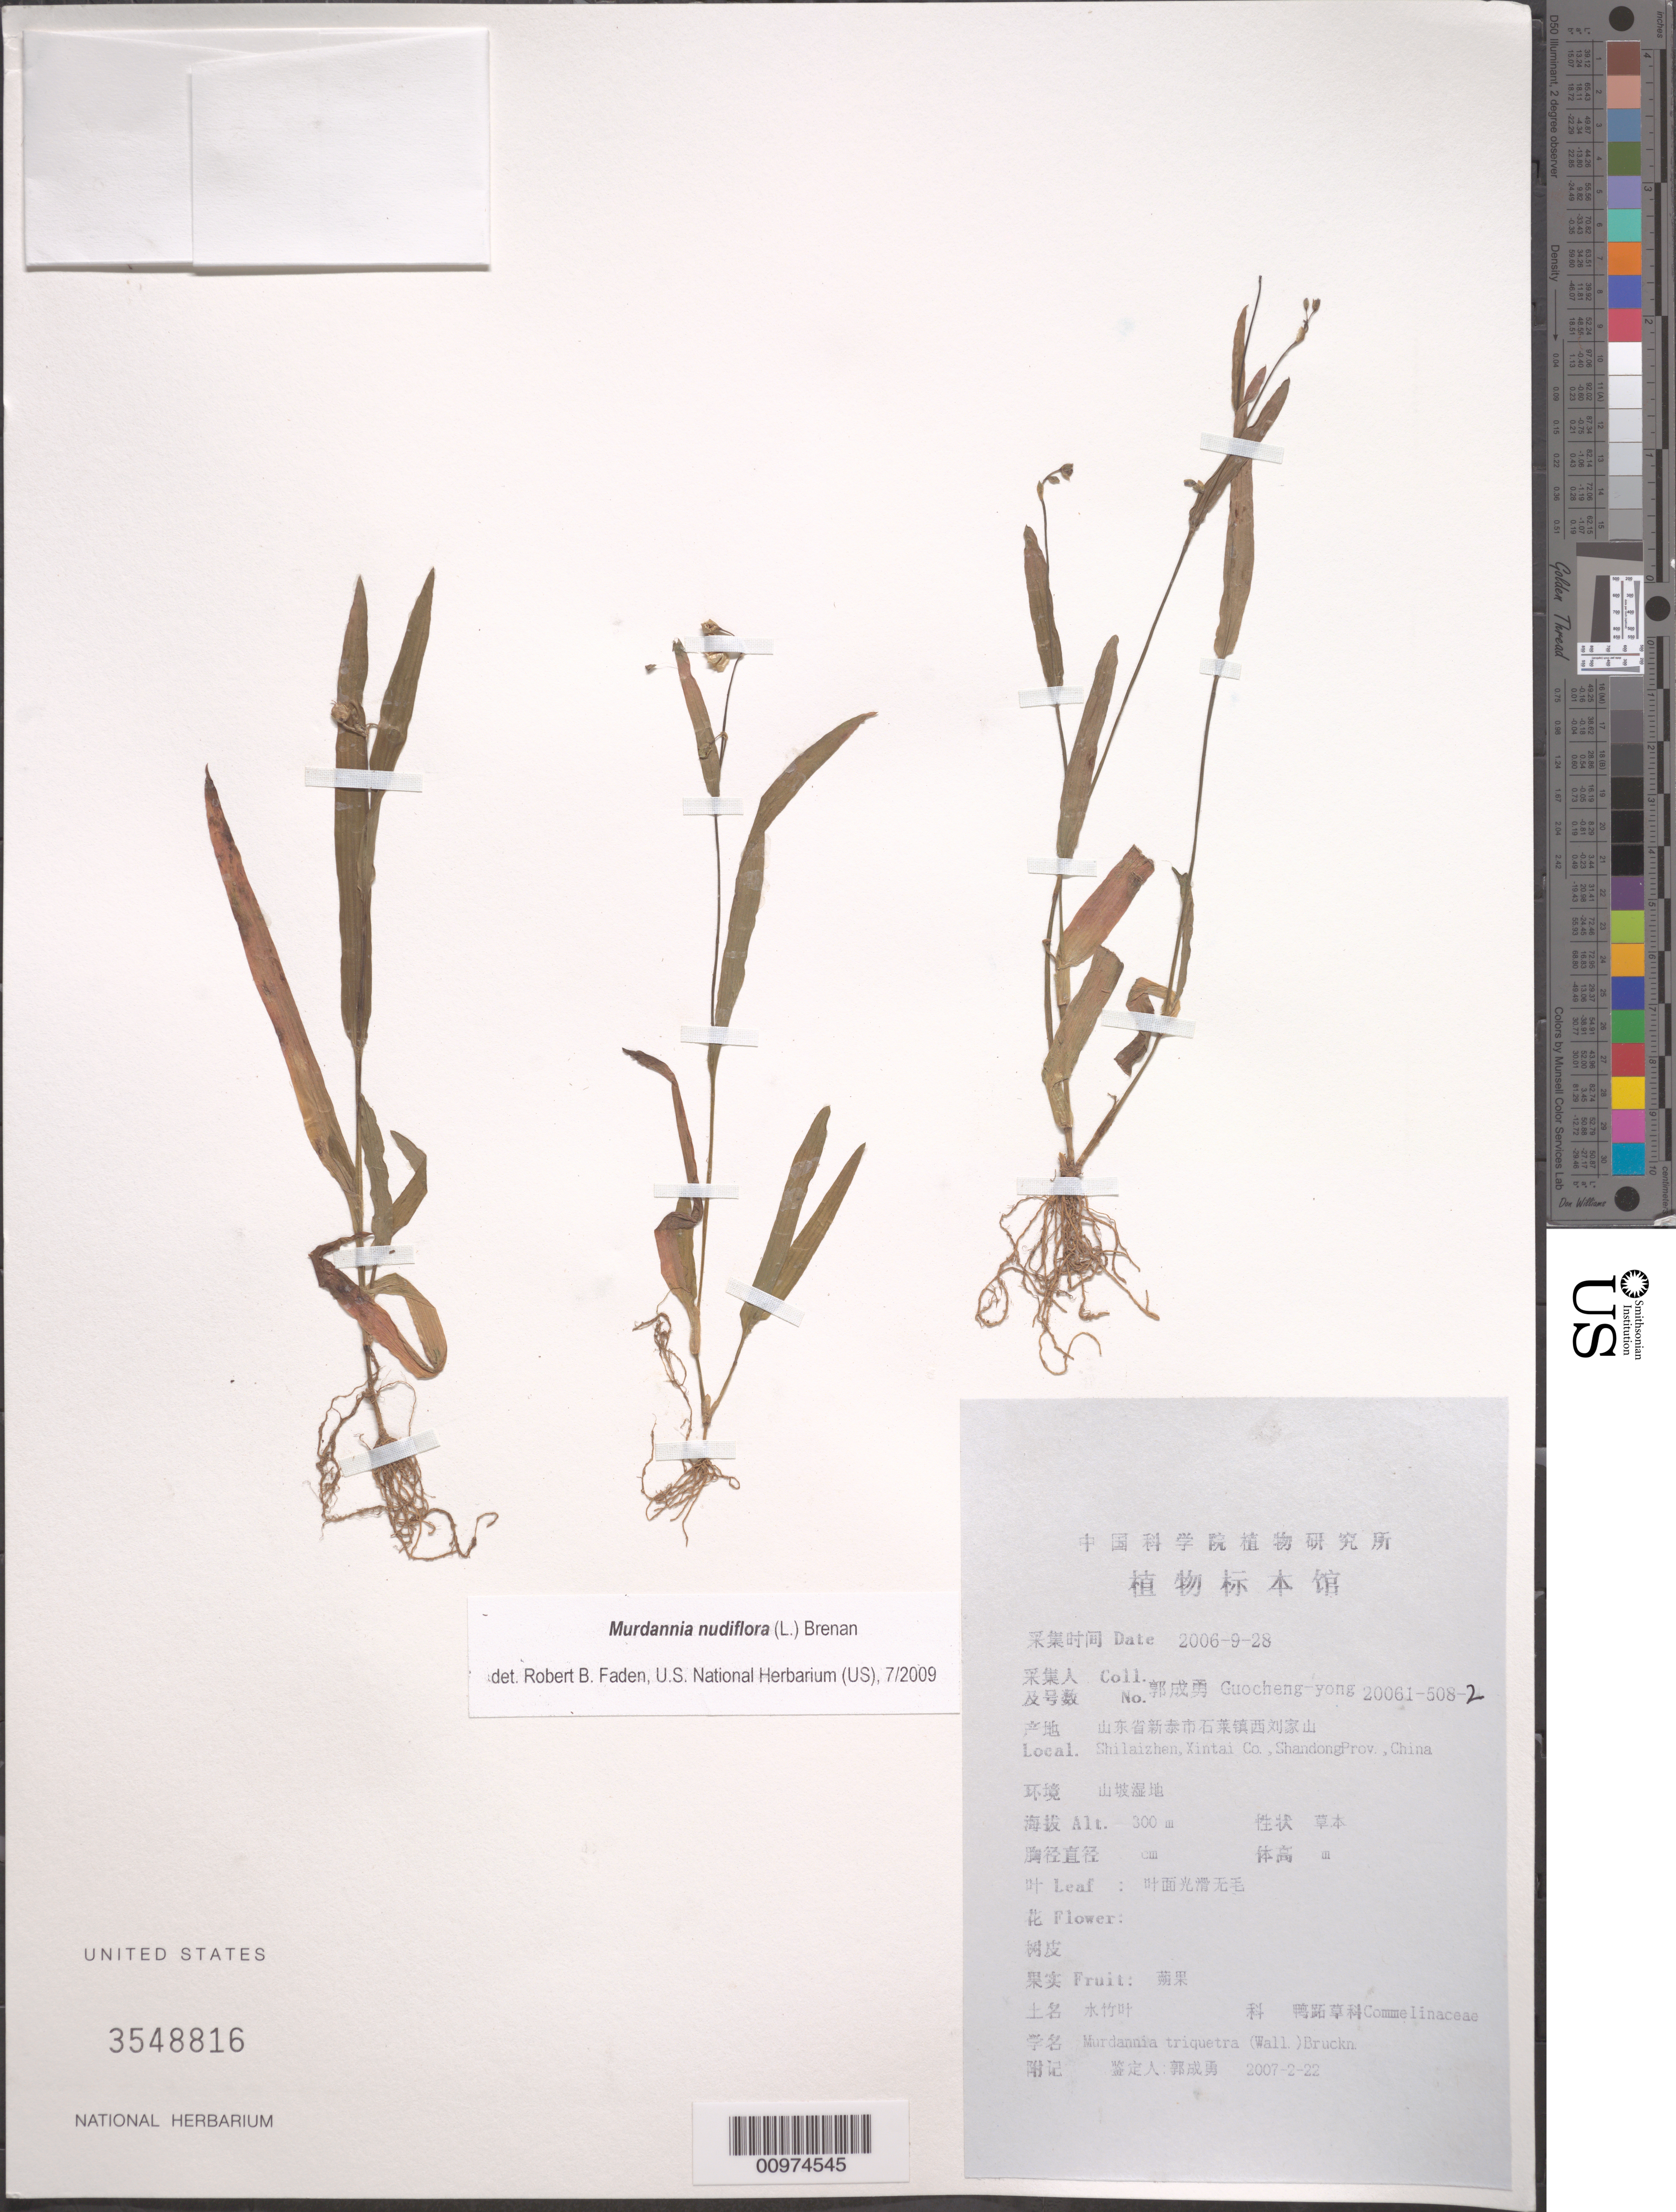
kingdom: Plantae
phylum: Tracheophyta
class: Liliopsida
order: Commelinales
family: Commelinaceae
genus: Murdannia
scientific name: Murdannia nudiflora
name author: (L.) Brenan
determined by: Faden, Robert B., (US), Smithsonian Institution - National Museum of Natural History (UNITED STATES)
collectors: Guo cheng-yong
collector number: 20061-508-2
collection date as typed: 28 Sep 2006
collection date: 2006-09-28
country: China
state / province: Shandong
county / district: Xintai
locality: Shilaizhen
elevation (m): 300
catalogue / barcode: US 3548816